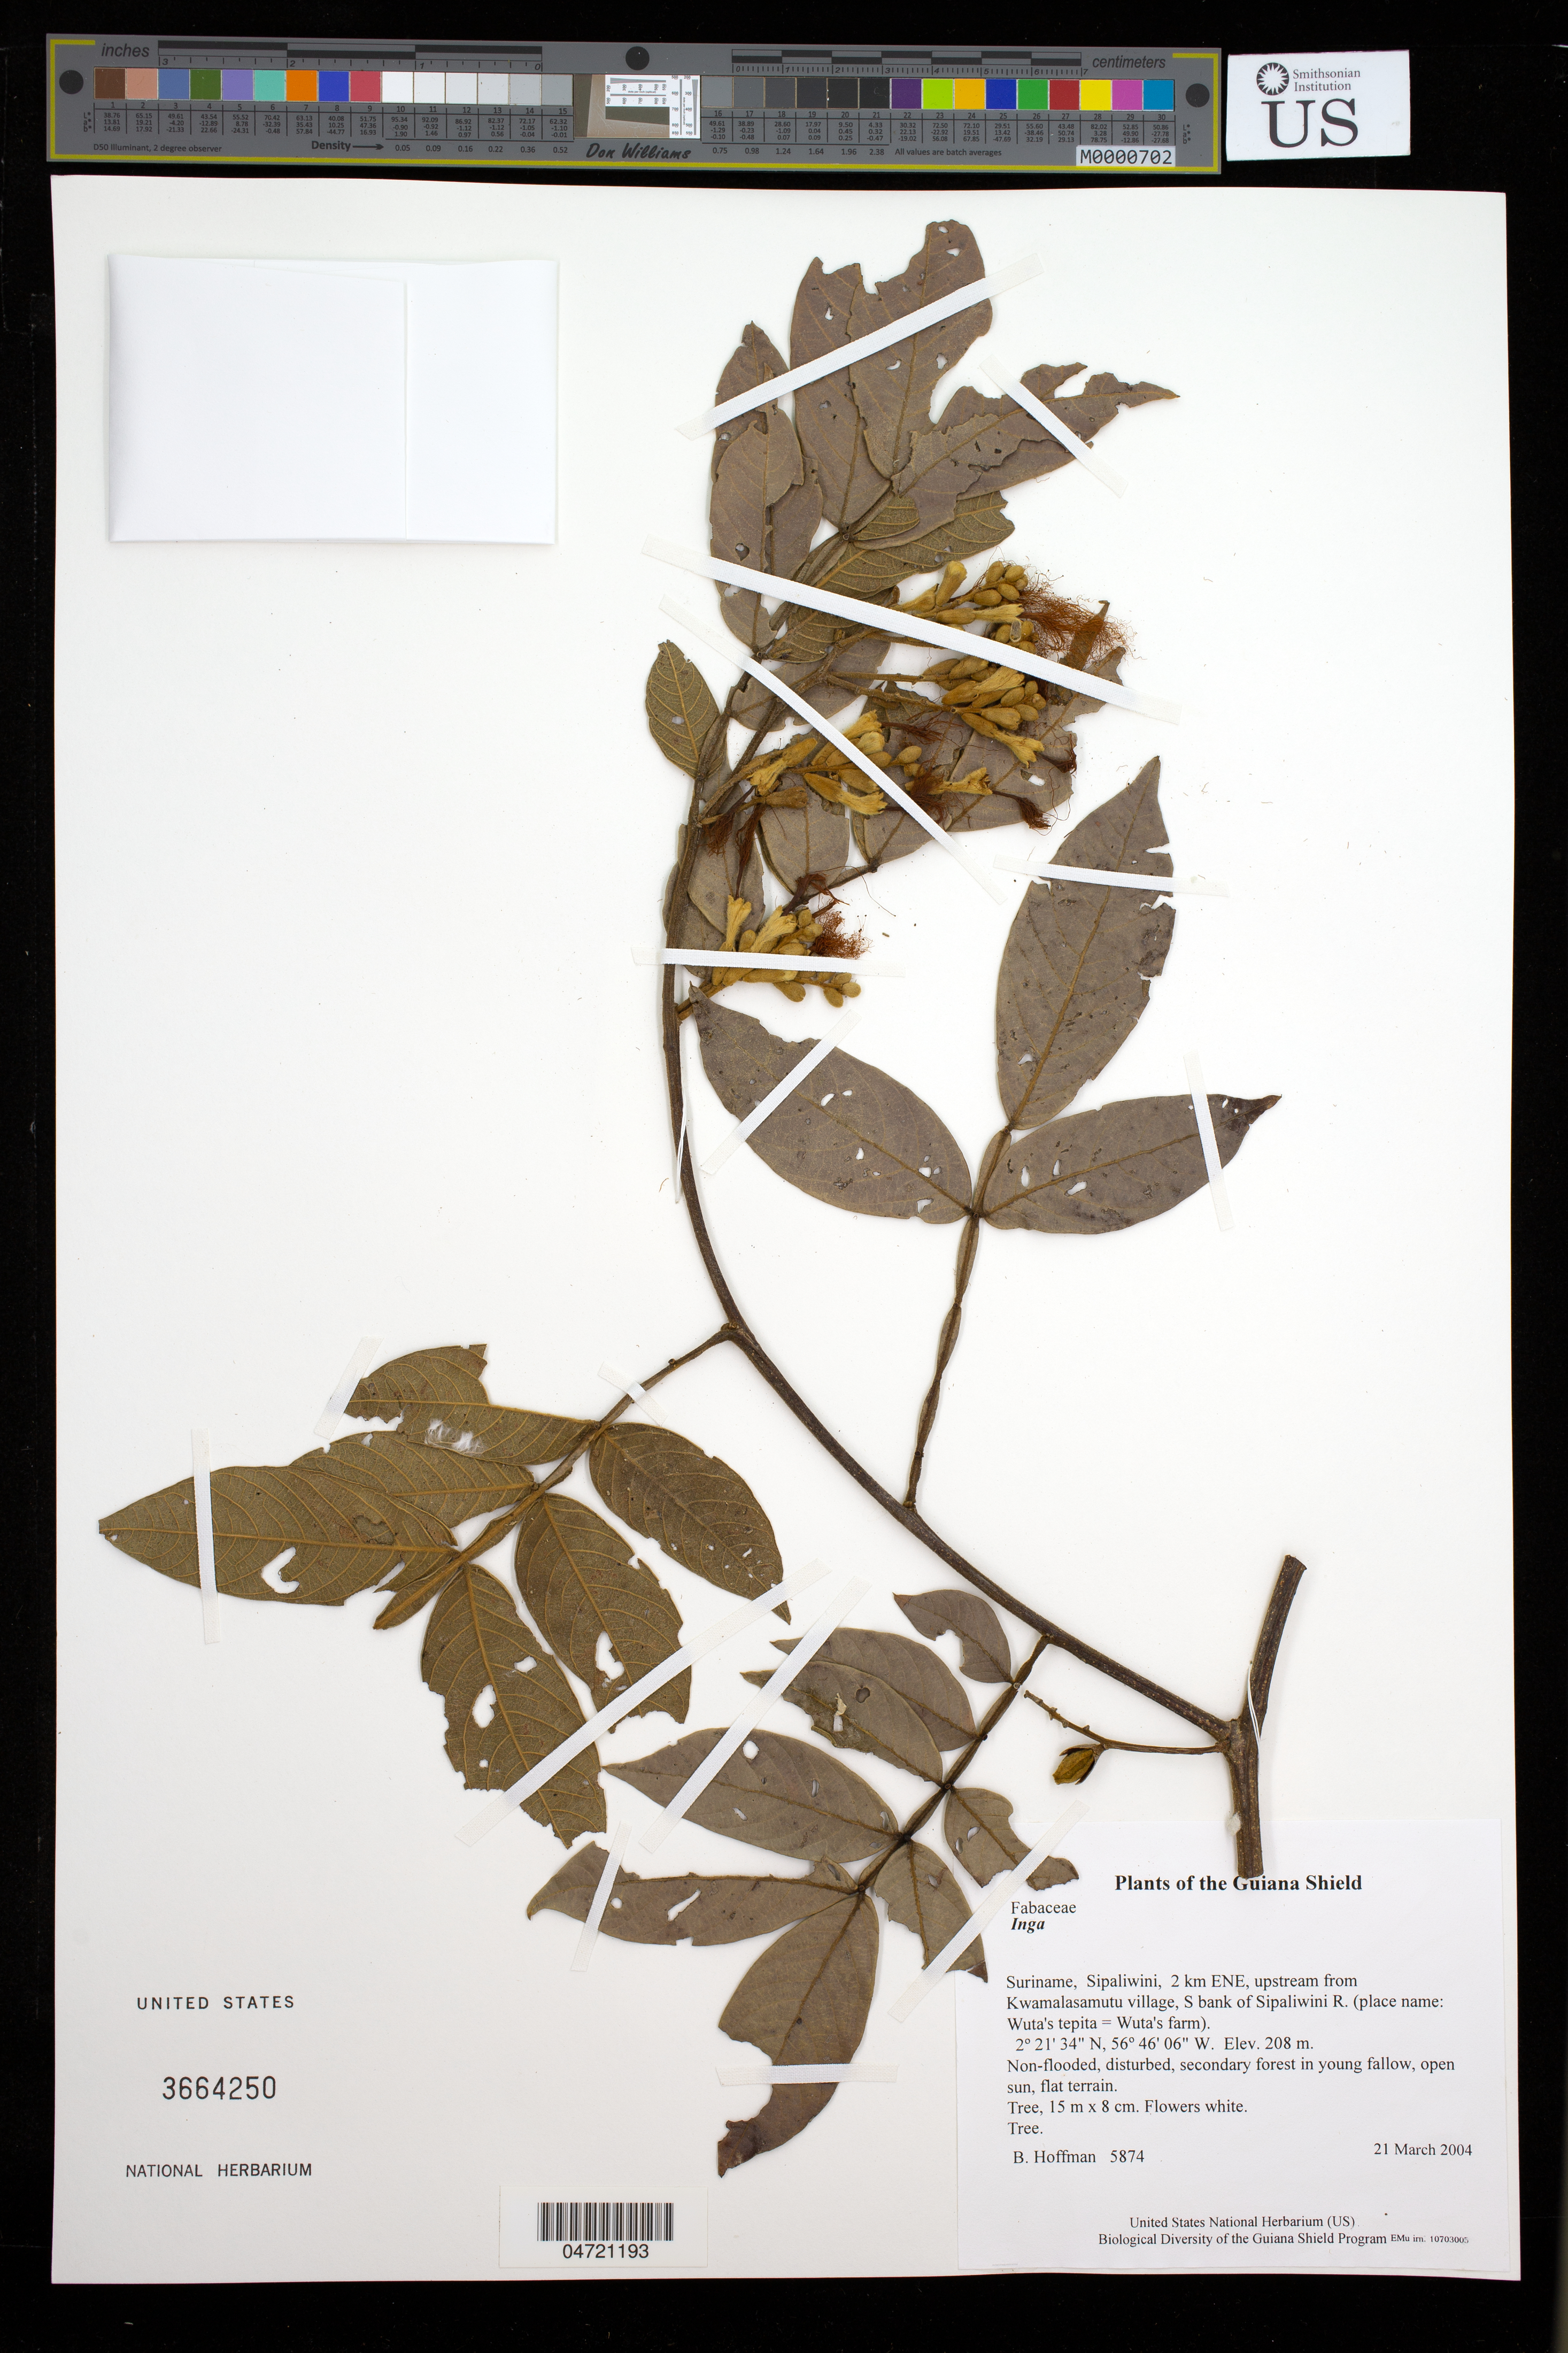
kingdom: Plantae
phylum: Tracheophyta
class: Magnoliopsida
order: Fabales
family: Fabaceae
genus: Inga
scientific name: Inga sp.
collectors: B. Hoffman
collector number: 5874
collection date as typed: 21 March 2004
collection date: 2004-03-21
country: Suriname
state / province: Sipaliwini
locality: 2 km ENE, upstream from Kwamalasamutu village, S bank of Sipaliwini R. (place name: Wuta's tepita = Wuta's farm)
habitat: Non-flooded, disturbed, secondary forest in young fallow, open sun, flat terrain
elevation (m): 208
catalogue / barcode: US 3664250